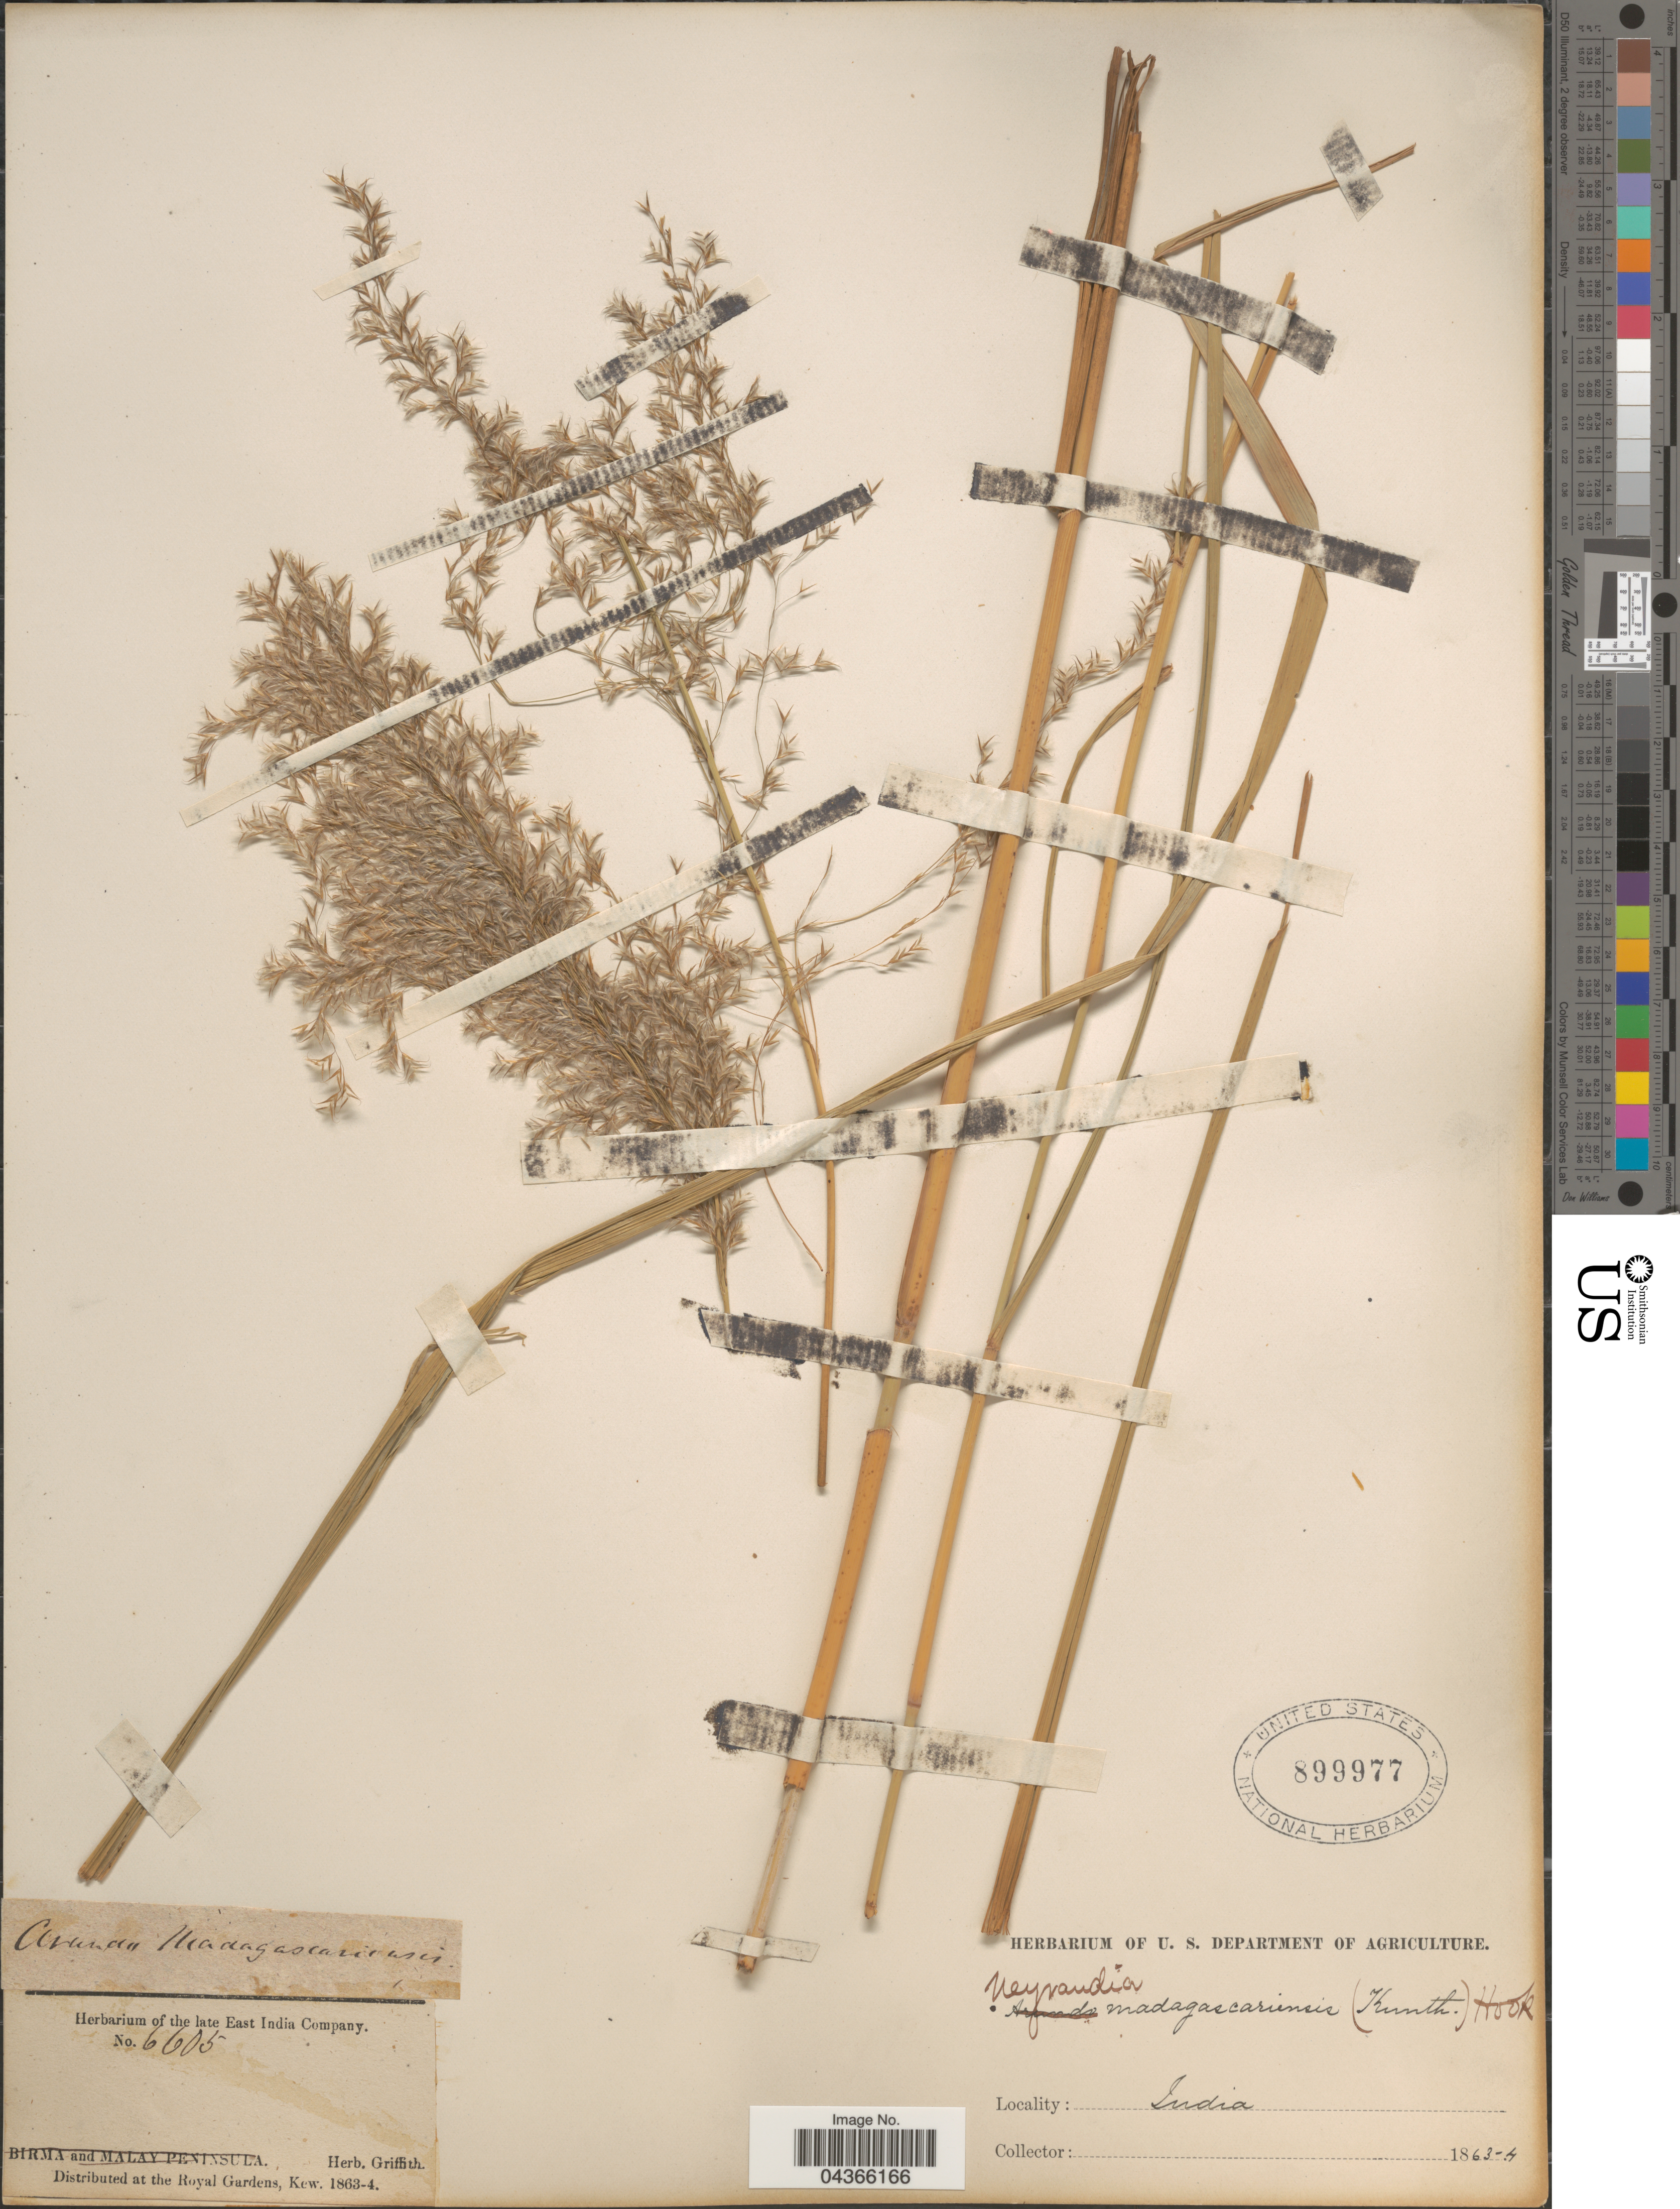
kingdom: Plantae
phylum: Tracheophyta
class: Liliopsida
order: Poales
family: Poaceae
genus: Neyraudia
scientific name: Neyraudia arundinacea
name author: (L.) Henr.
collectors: ex herb. Griffith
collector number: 6605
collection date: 1863/1864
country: India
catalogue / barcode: US 899977